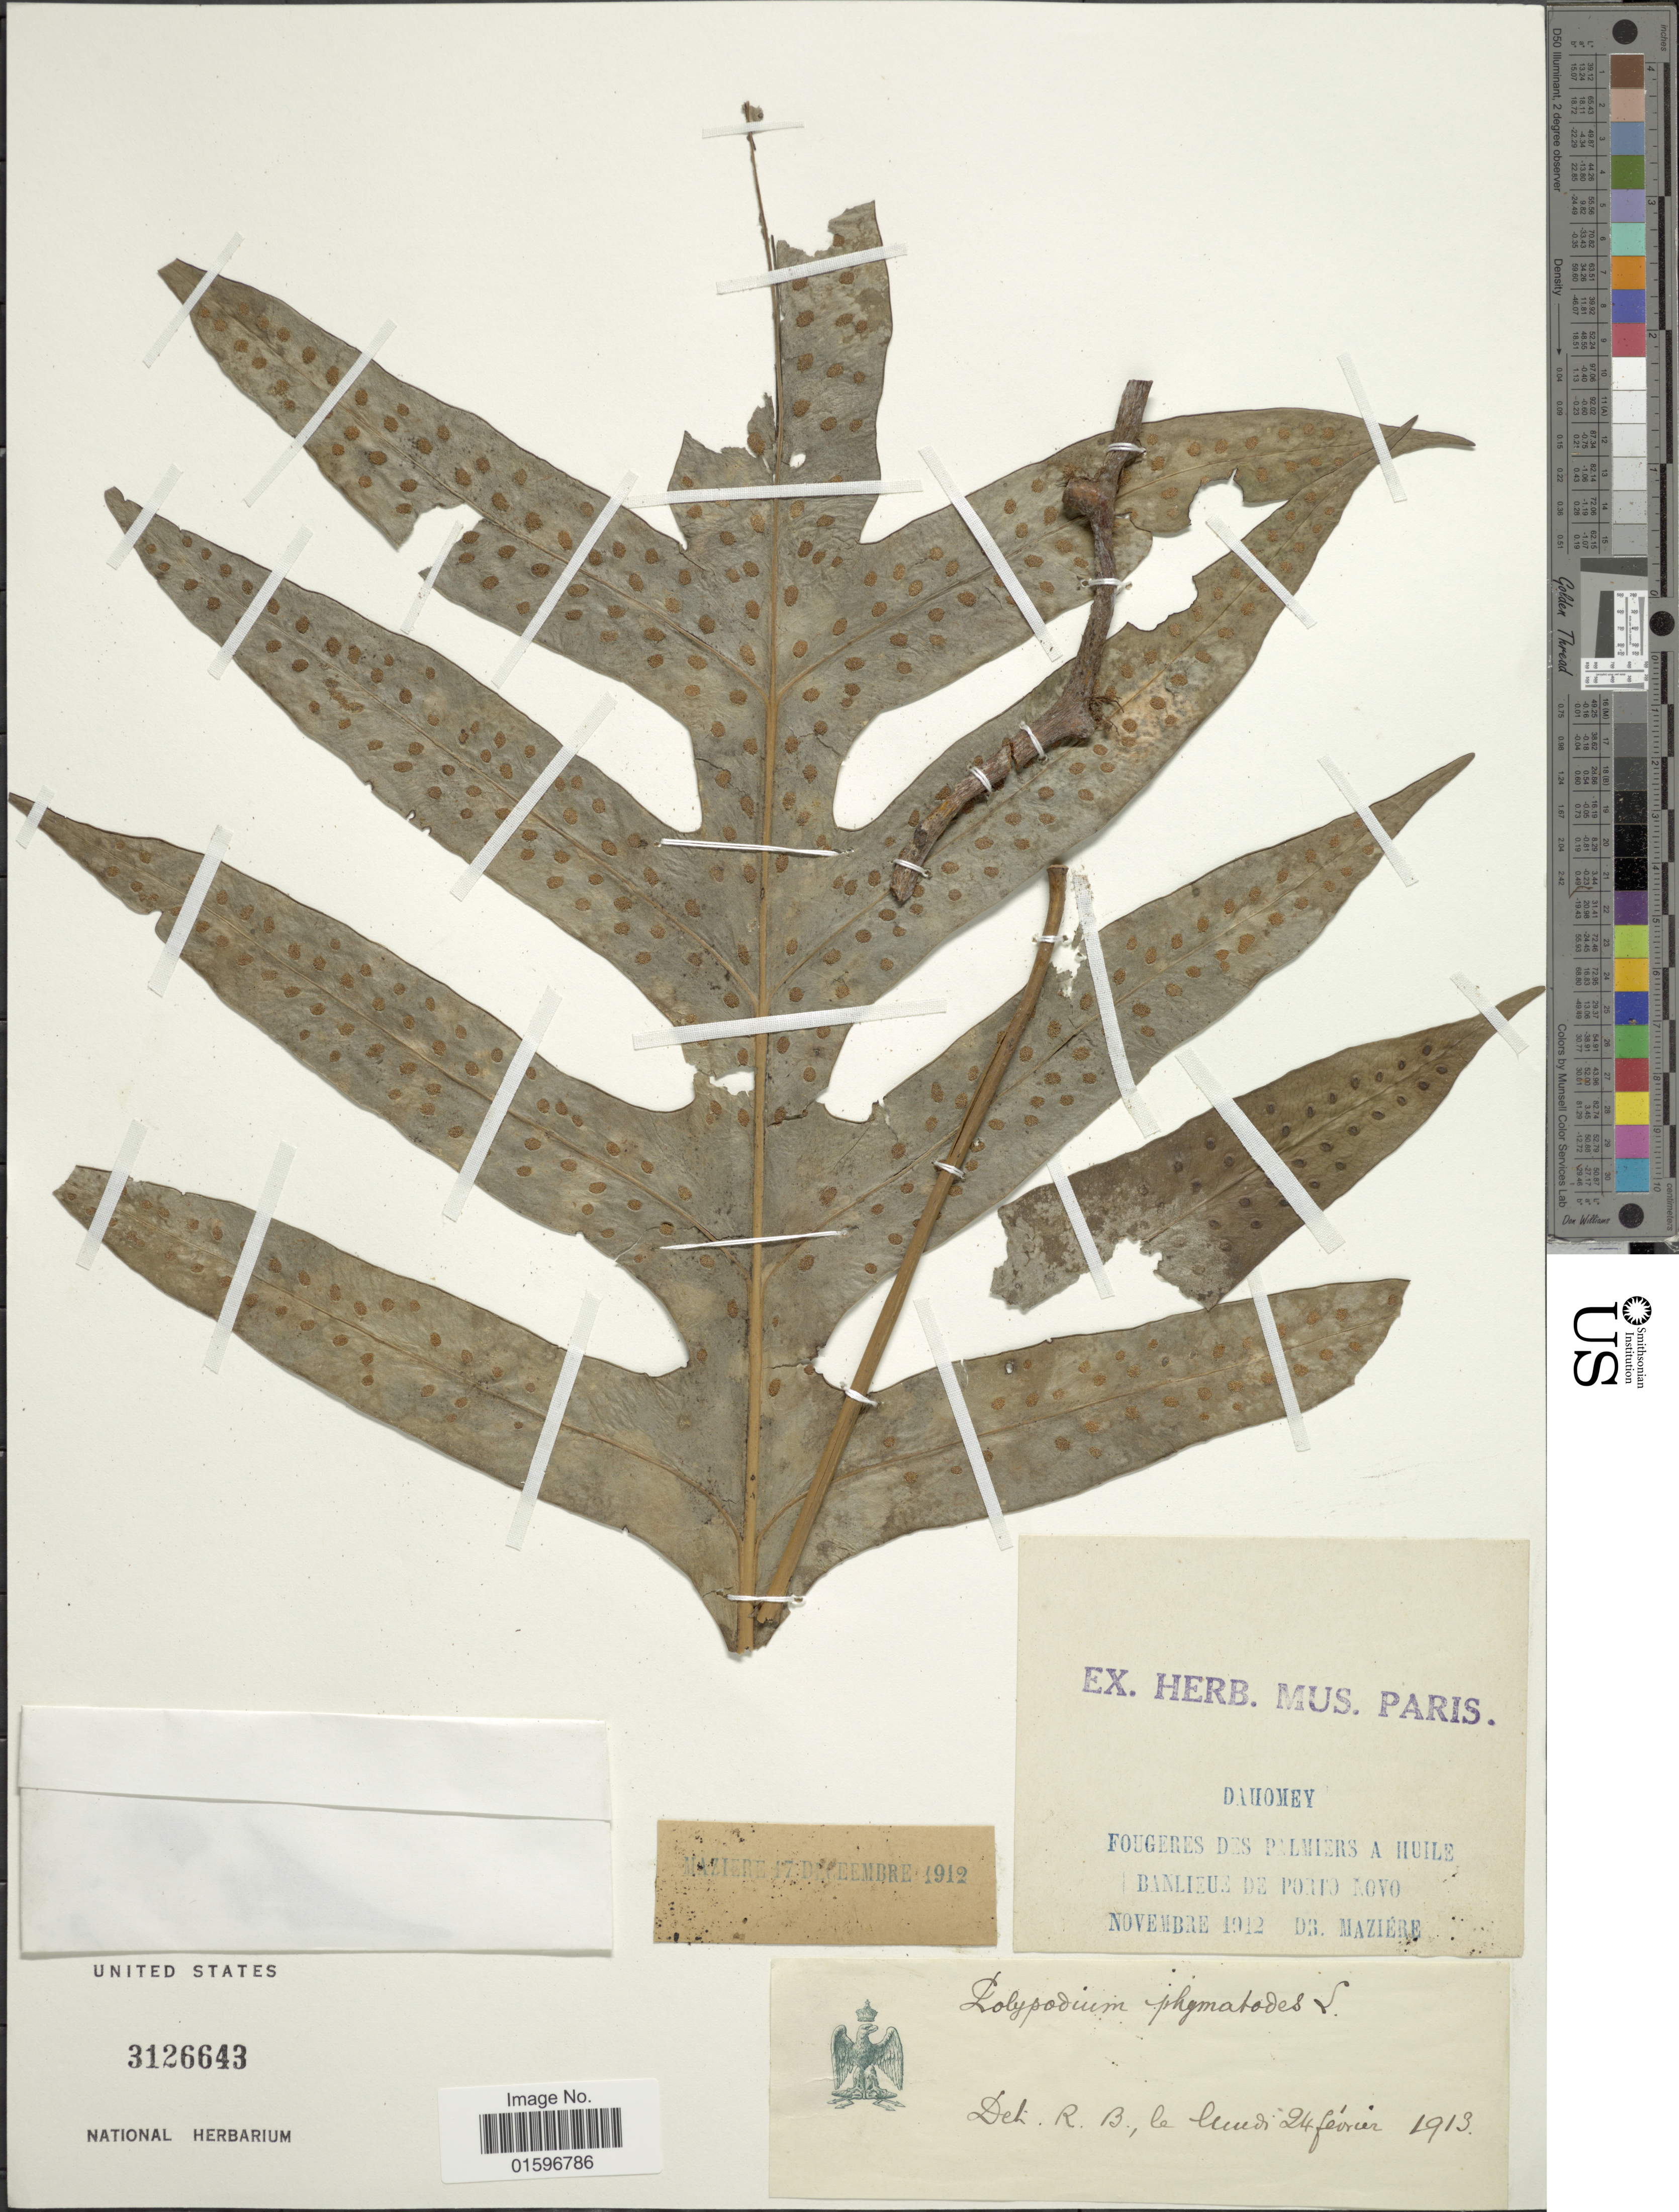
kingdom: Plantae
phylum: Tracheophyta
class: Polypodiopsida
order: Polypodiales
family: Polypodiaceae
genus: Polypodium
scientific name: Polypodium scolopendria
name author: Burm. f.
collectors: Maziére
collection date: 1912-11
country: Benin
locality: Dahomey, Fougeres des Palmiers A Huile Banlieuz de Porto Novo.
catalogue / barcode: US 3126643